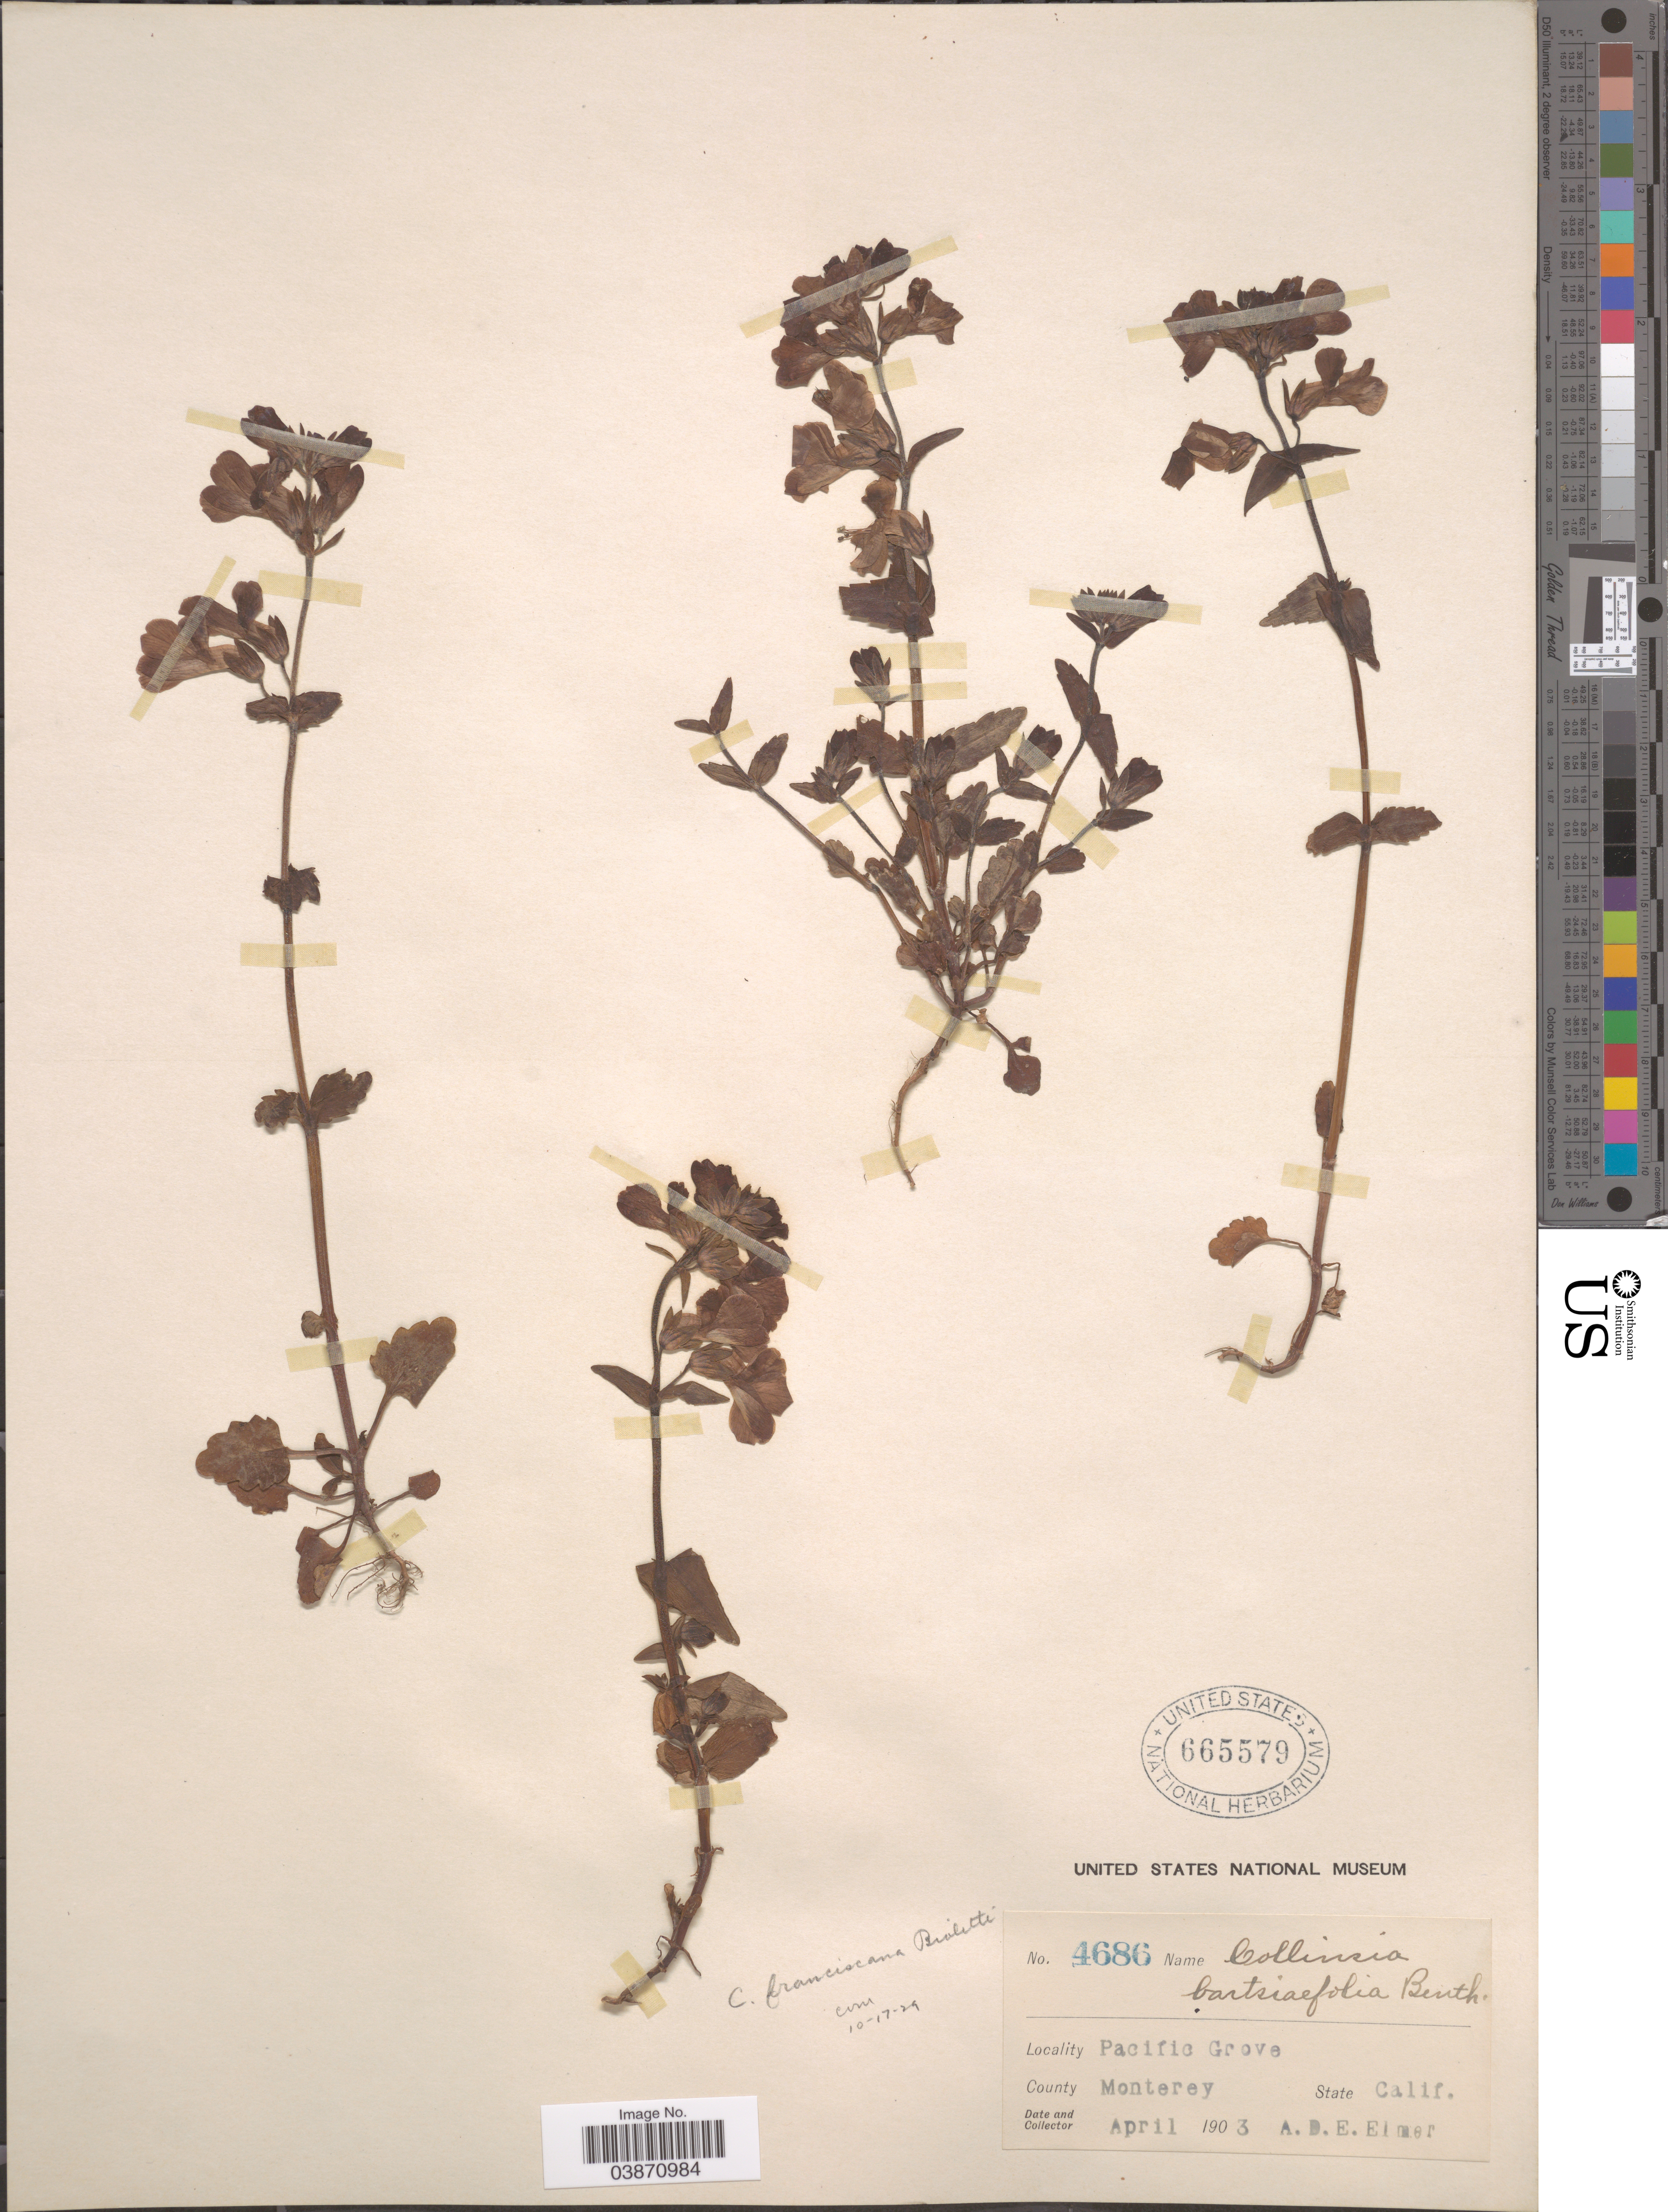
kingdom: Plantae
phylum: Tracheophyta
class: Magnoliopsida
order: Lamiales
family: Plantaginaceae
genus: Collinsia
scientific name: Collinsia franciscana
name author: Bioletti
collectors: A. D. E. Elmer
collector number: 4686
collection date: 1903-04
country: United States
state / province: California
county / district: Monterey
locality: Pacific Grove. County Monterey.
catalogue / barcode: US 665579